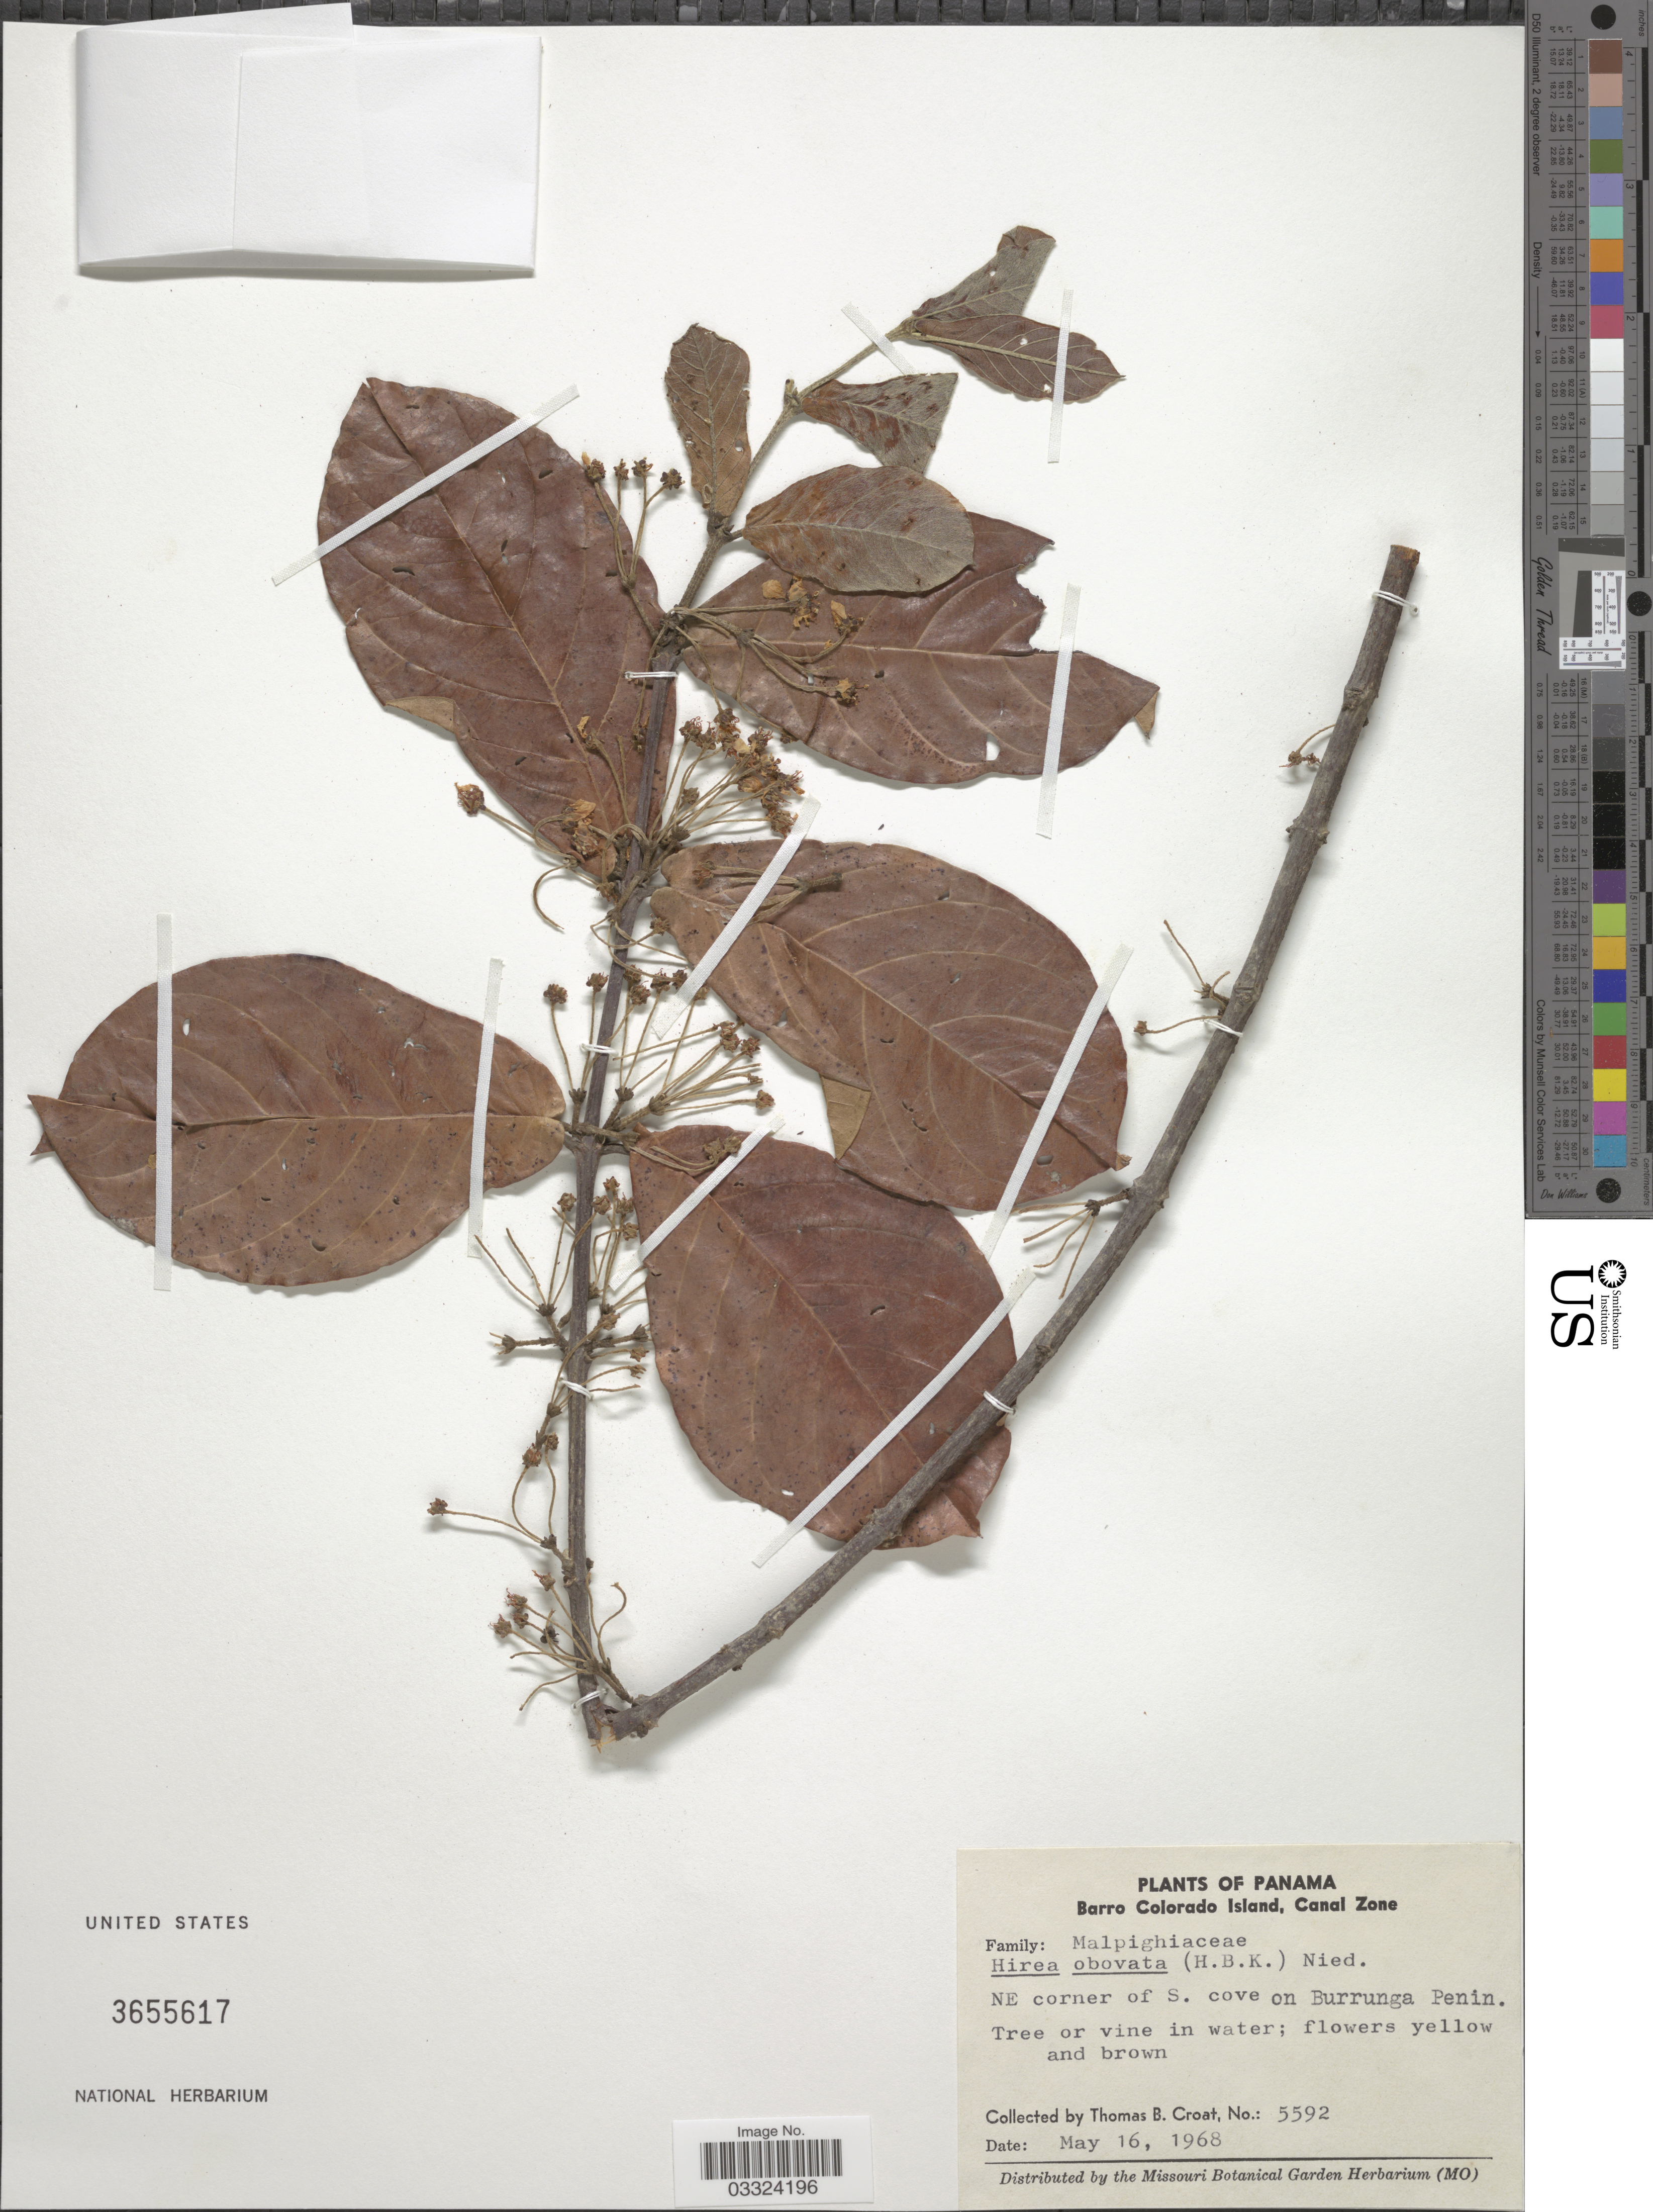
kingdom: Plantae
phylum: Tracheophyta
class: Magnoliopsida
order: Malpighiales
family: Malpighiaceae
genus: Hiraea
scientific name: Hiraea obovata (Kunth) Nied., nom. illeg.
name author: (Kunth) Nied.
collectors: T. B. Croat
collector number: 5592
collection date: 1968-05-16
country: Panama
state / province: Panamá Oeste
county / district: Canal Zone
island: Barro Colorado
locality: Barro Colorado Island, Canal Zone. NE corner of S. cove on Burrunga Penin.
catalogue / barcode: US 3655617